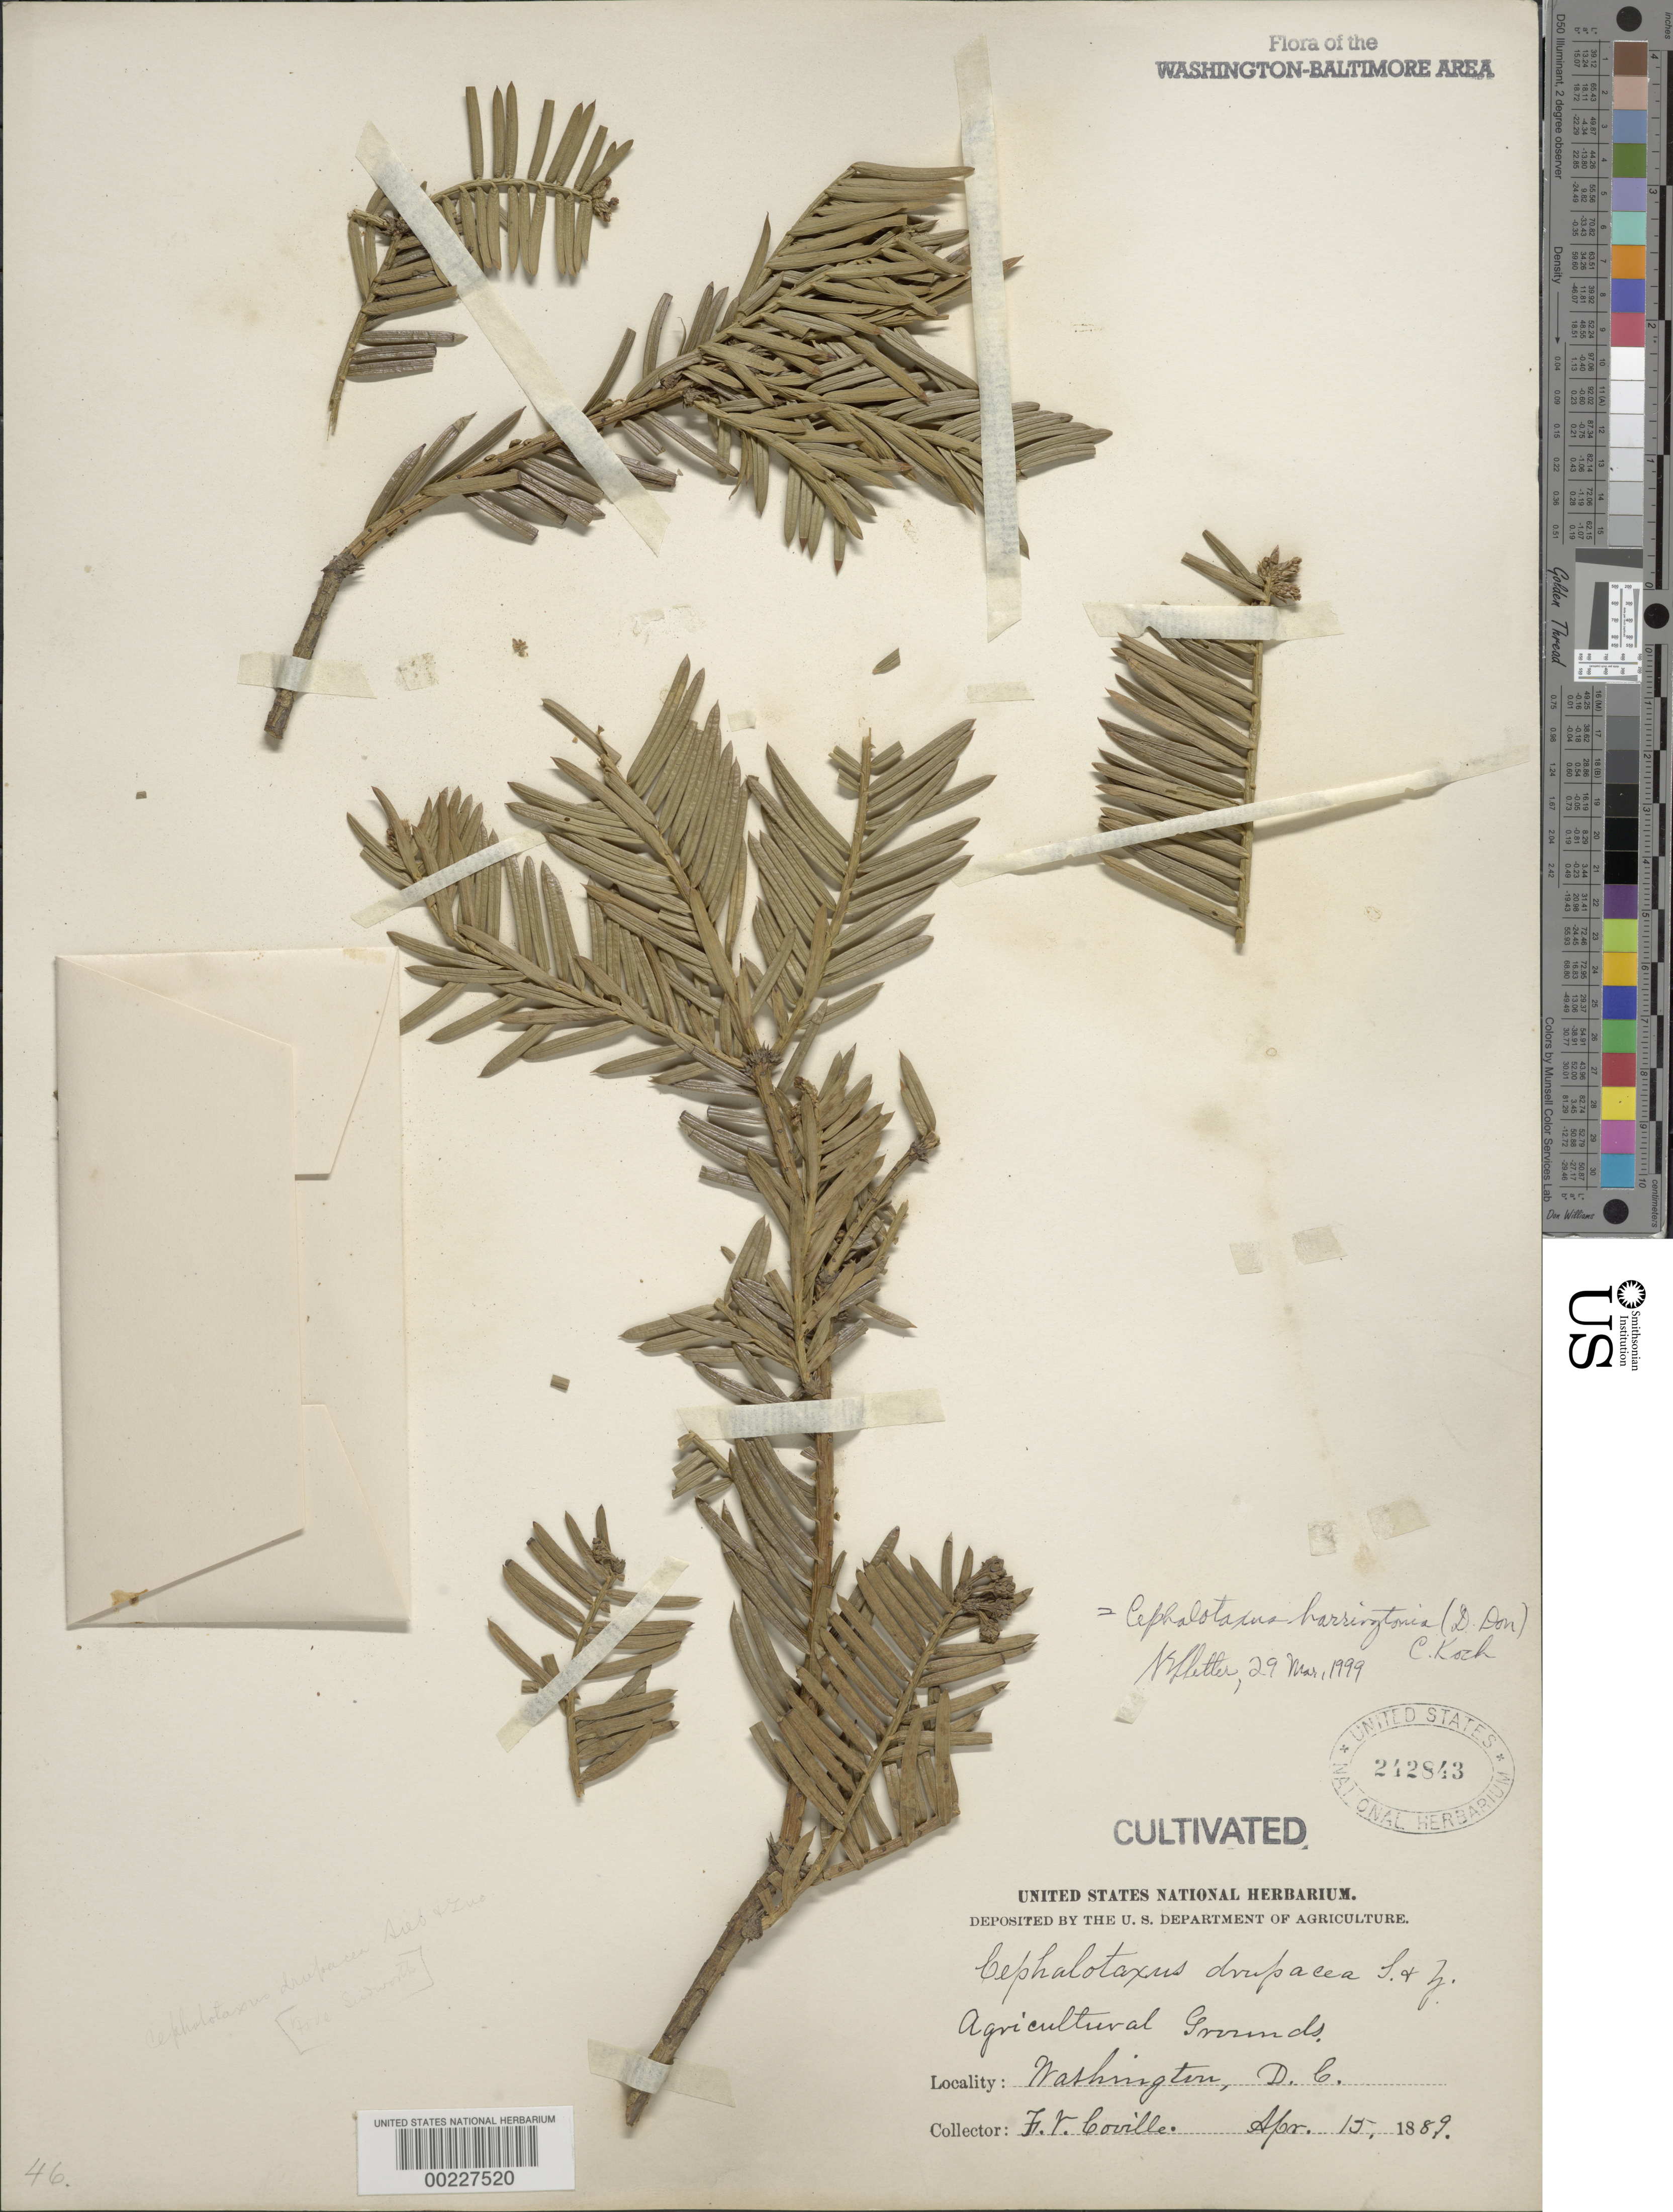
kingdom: Plantae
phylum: Tracheophyta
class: Pinopsida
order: Pinales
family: Cephalotaxaceae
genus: Cephalotaxus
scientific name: Cephalotaxus harringtonia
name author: (Knight) K. Koch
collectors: F. V. Coville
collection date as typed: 15 Apr 1889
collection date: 1889-04-15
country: United States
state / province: District of Columbia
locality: Agricultural grounds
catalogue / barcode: US 242843